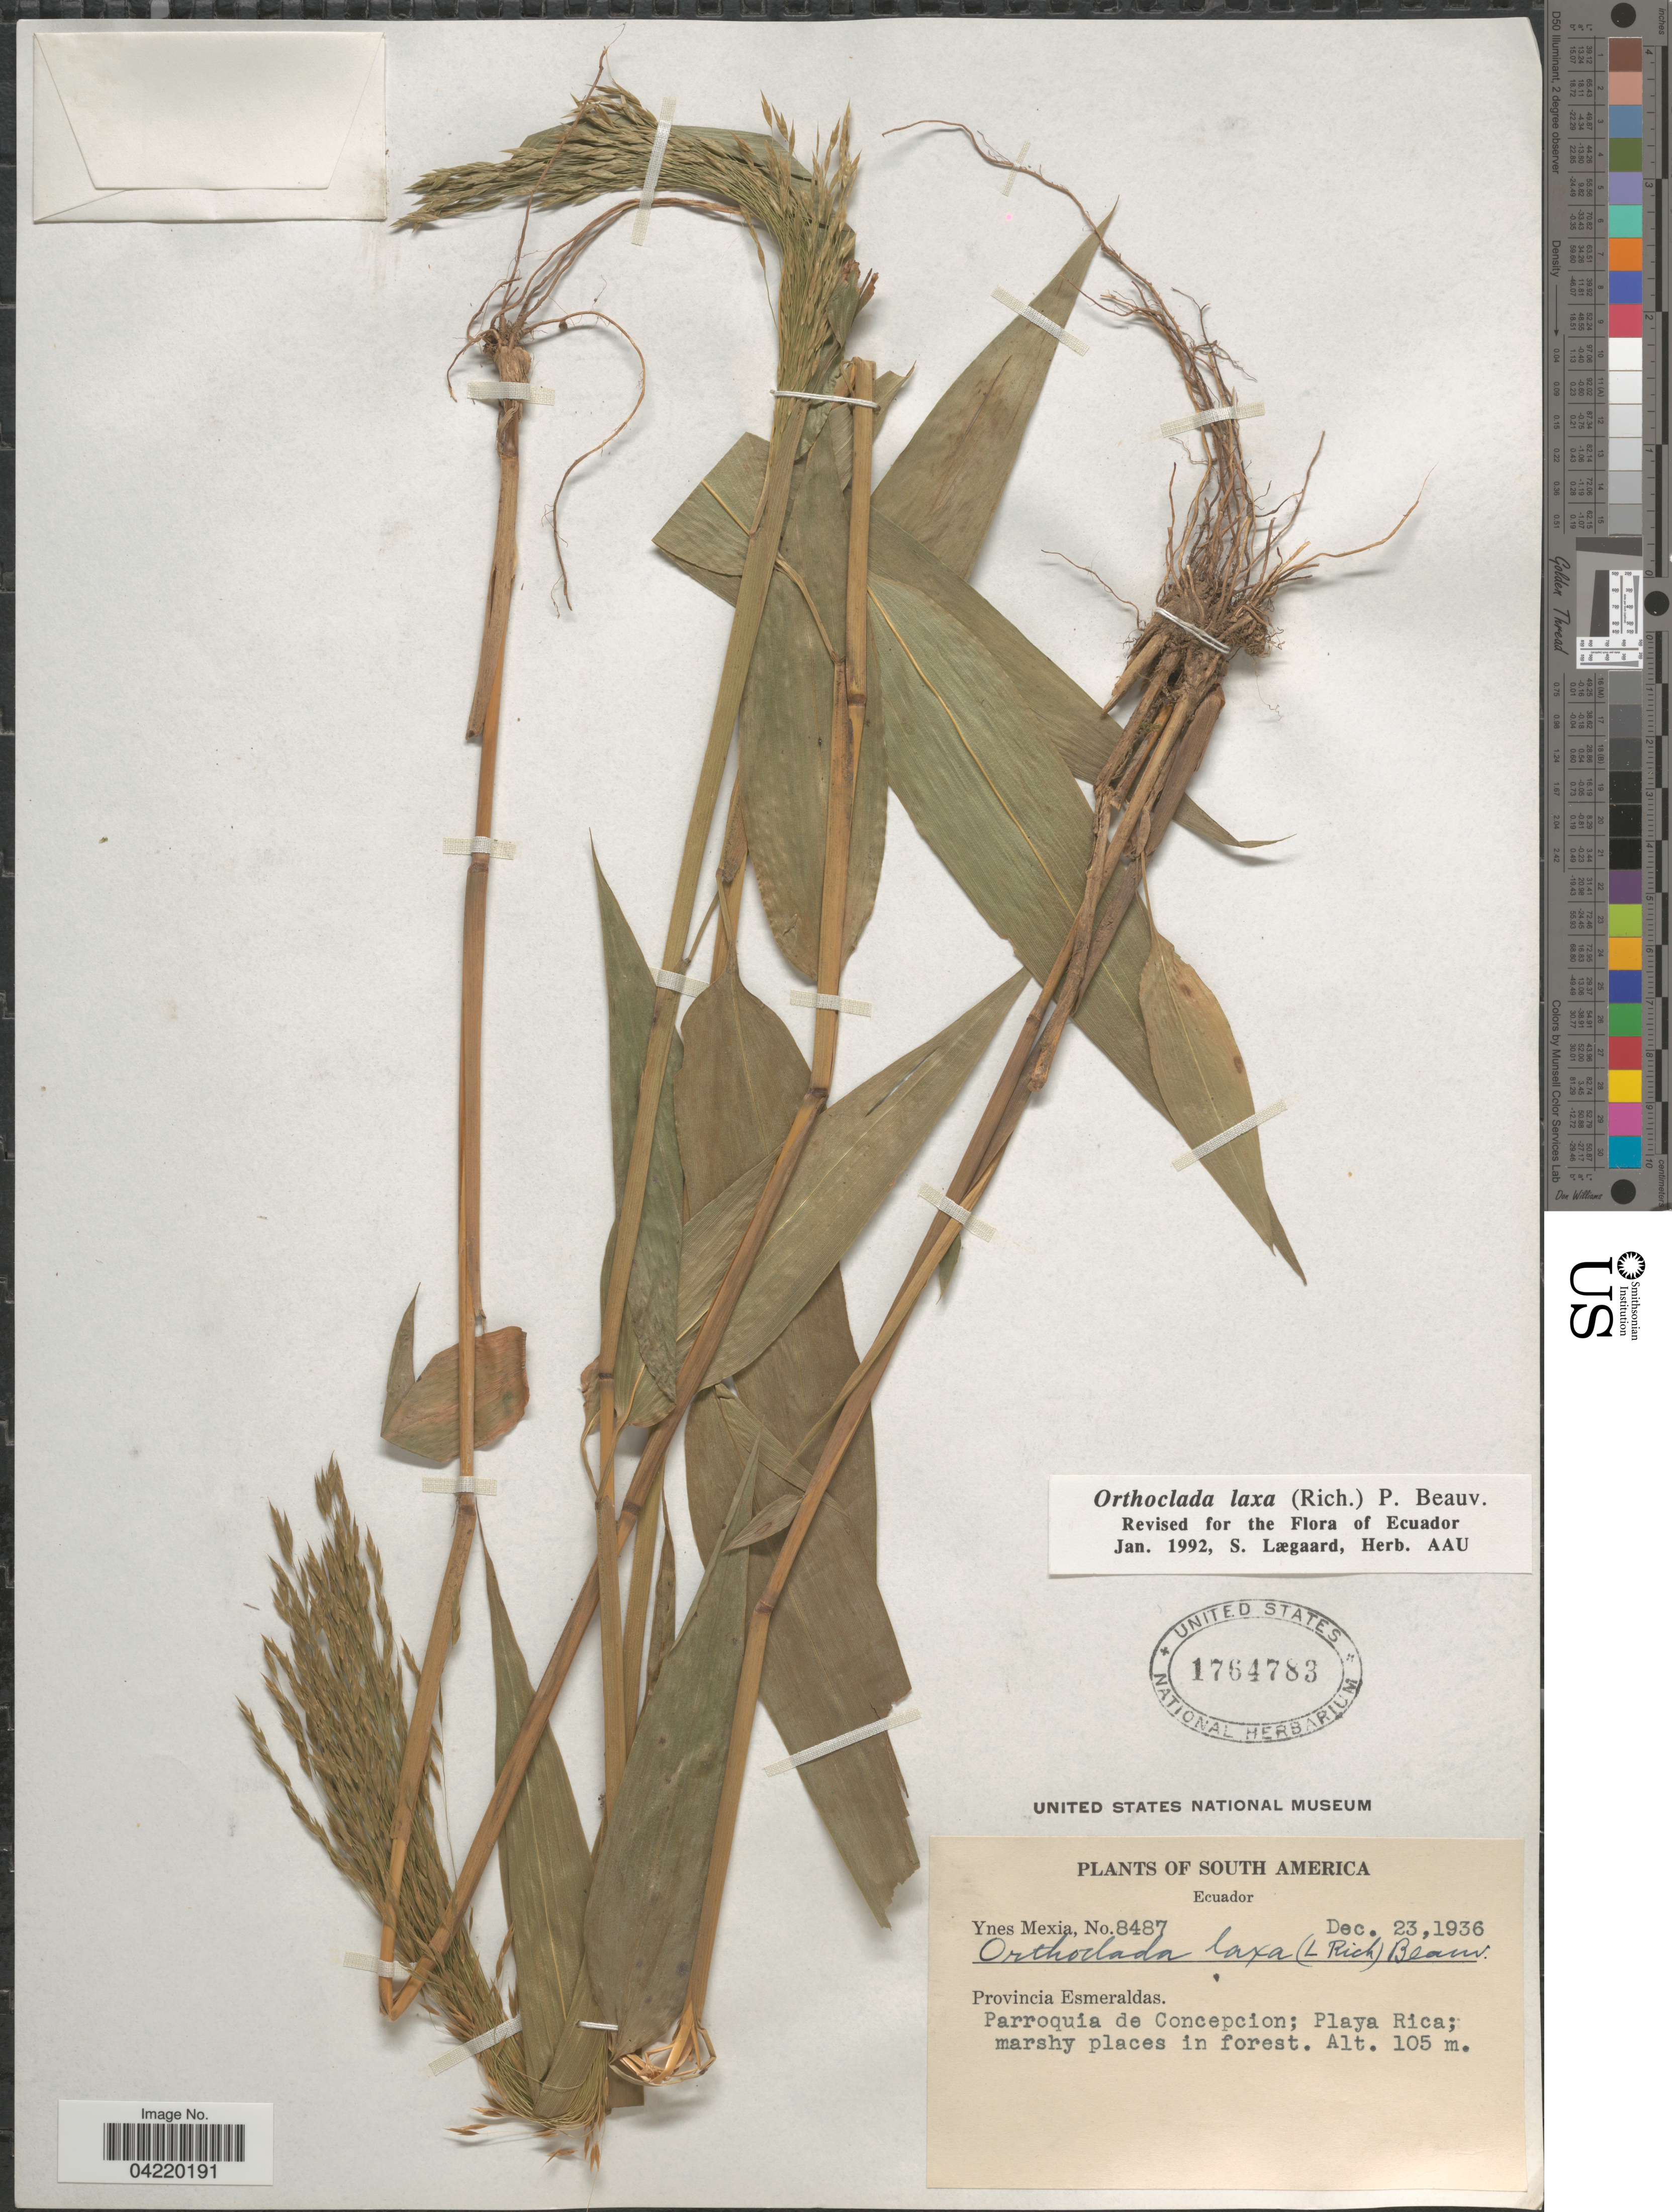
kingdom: Plantae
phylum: Tracheophyta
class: Liliopsida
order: Poales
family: Poaceae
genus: Orthoclada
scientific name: Orthoclada laxa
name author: P. Beauv.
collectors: Y. Mexia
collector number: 8487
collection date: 1936-12-23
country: Ecuador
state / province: Esmeraldas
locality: Parroquia Concepcion; Playa Rica; marshy places in forest.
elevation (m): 105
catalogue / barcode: US 1764783